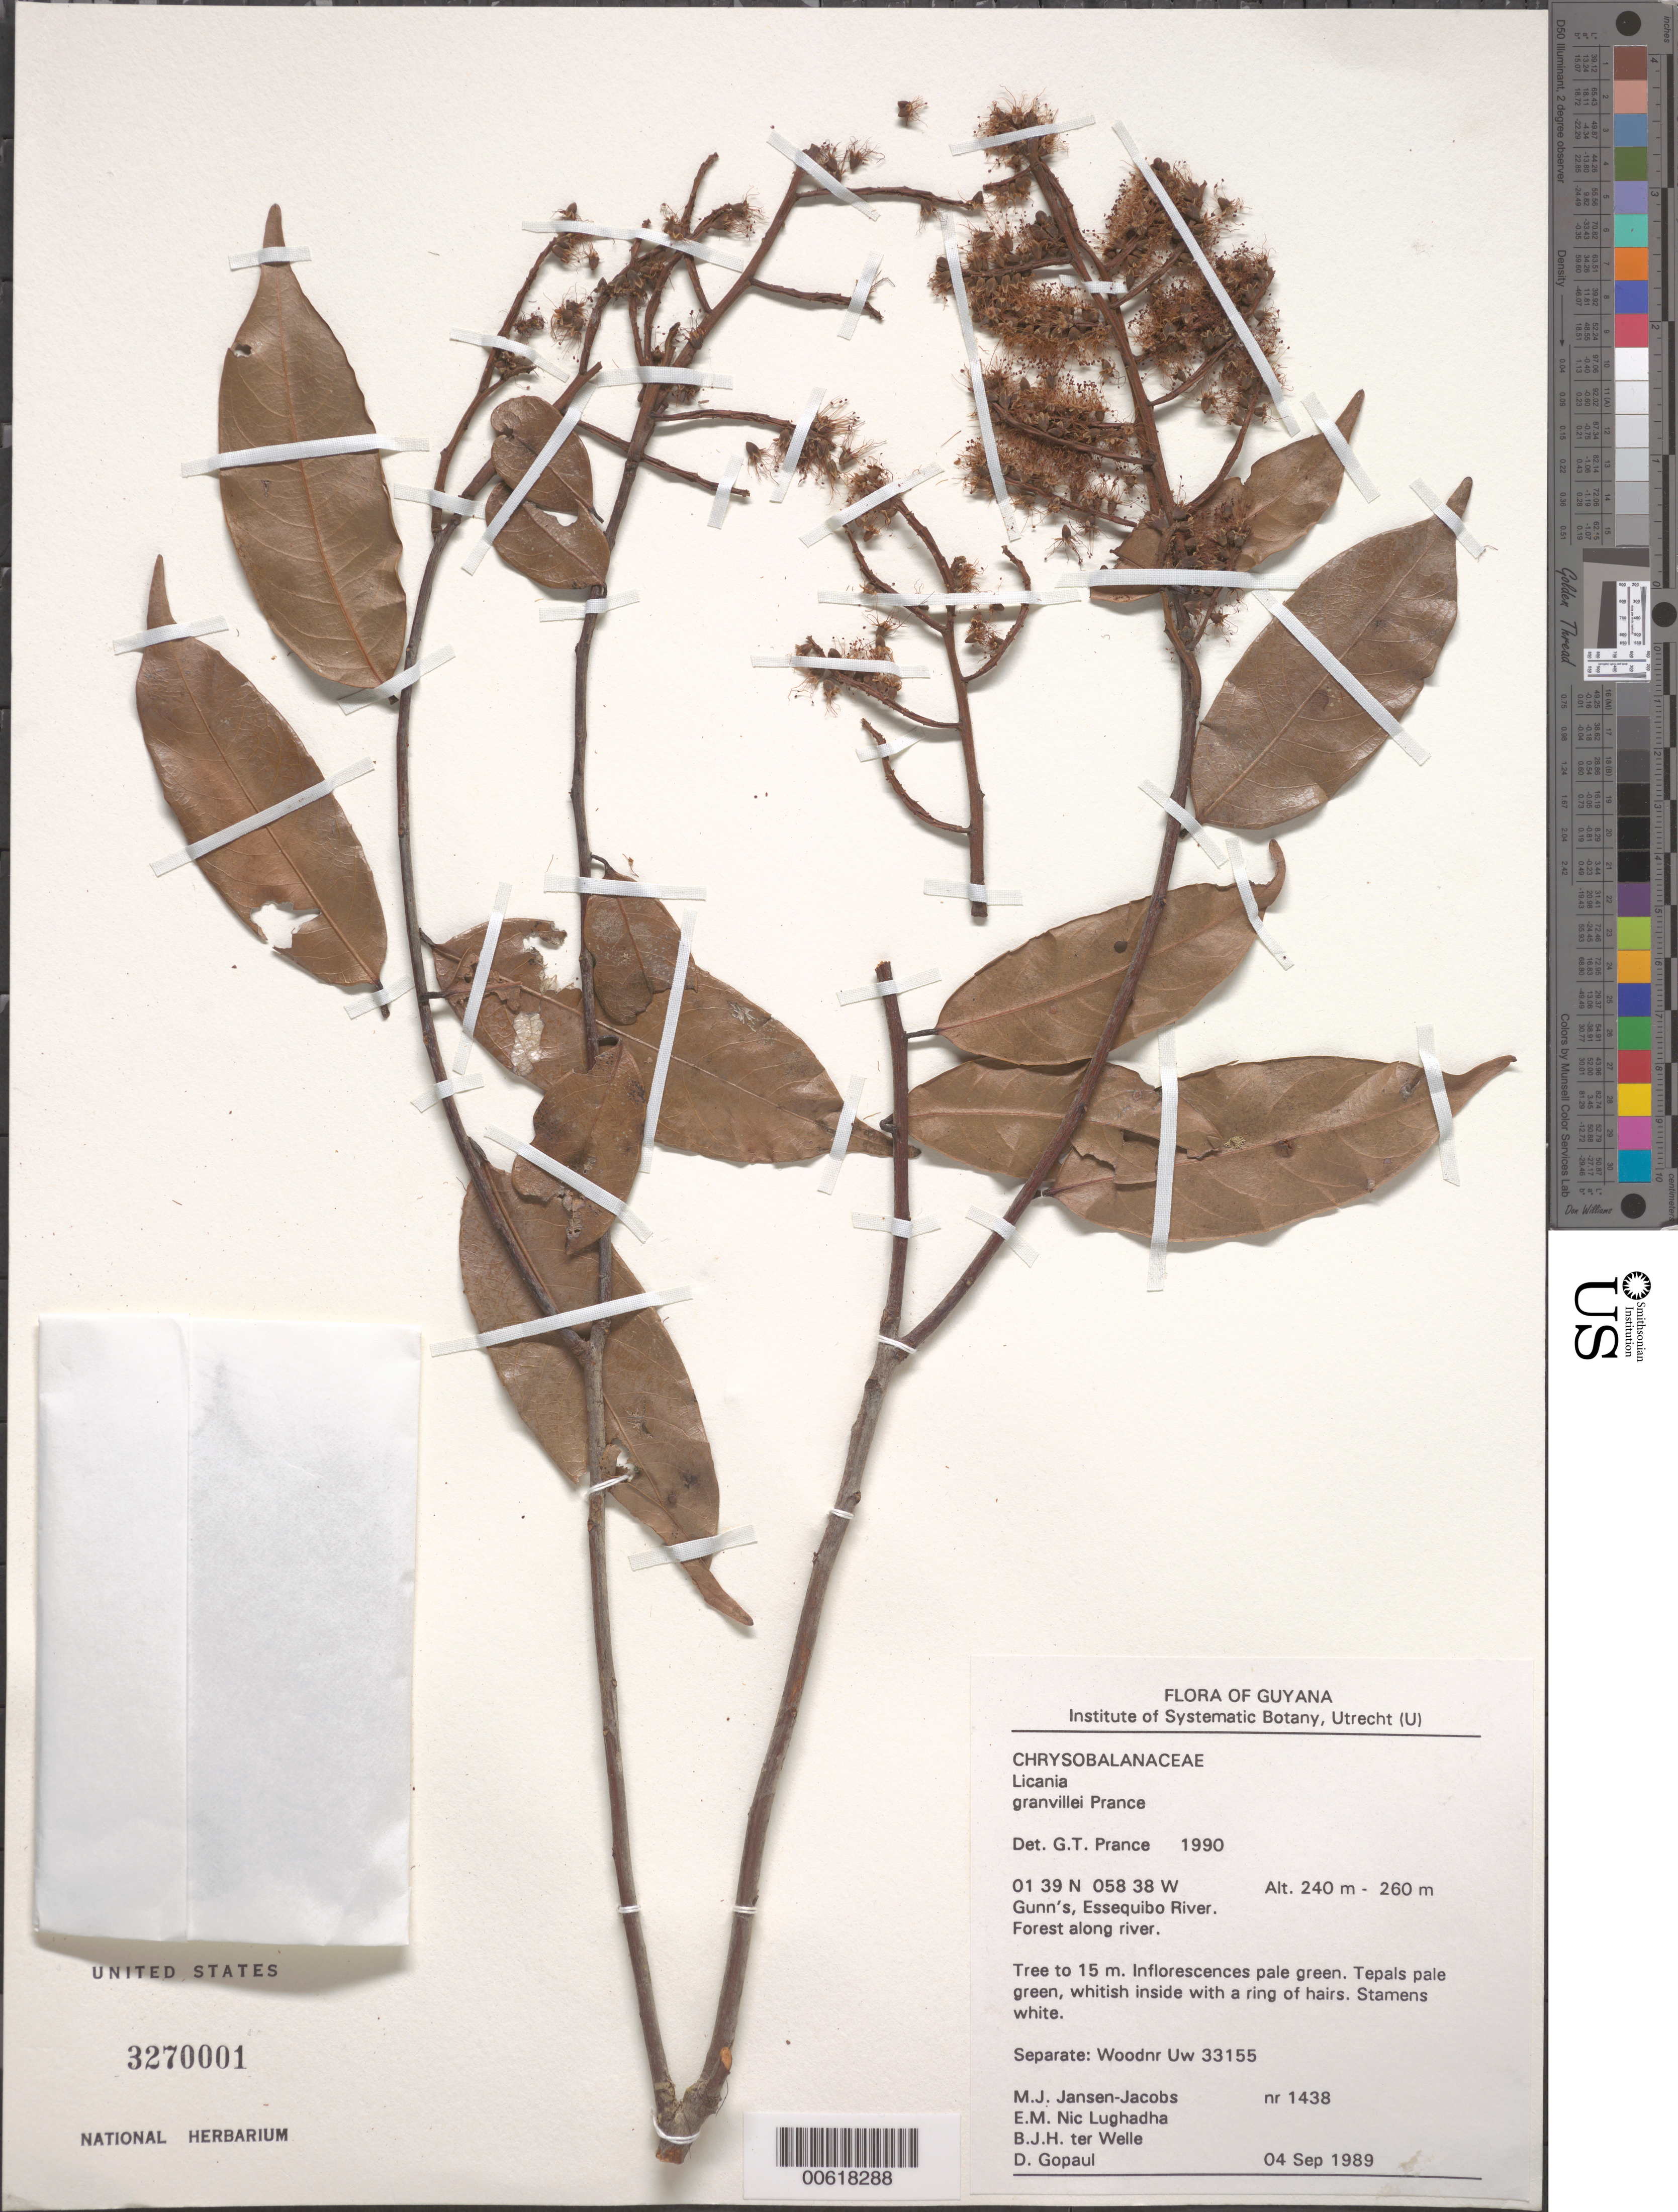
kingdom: Plantae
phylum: Tracheophyta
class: Magnoliopsida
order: Malpighiales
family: Chrysobalanaceae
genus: Leptobalanus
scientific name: Leptobalanus granvillei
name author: (Prance) Sothers & Prance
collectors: M. J. Jansen-Jacobs, E. Nic Lughadha, B. Welle & D. Gopaul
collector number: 1438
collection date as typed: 4-Sep-89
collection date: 1989-09-04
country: Guyana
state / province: U. Takutu-U. Essequibo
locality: Gunn's, Essequibo River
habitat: Forest along river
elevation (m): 240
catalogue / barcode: US 3270001